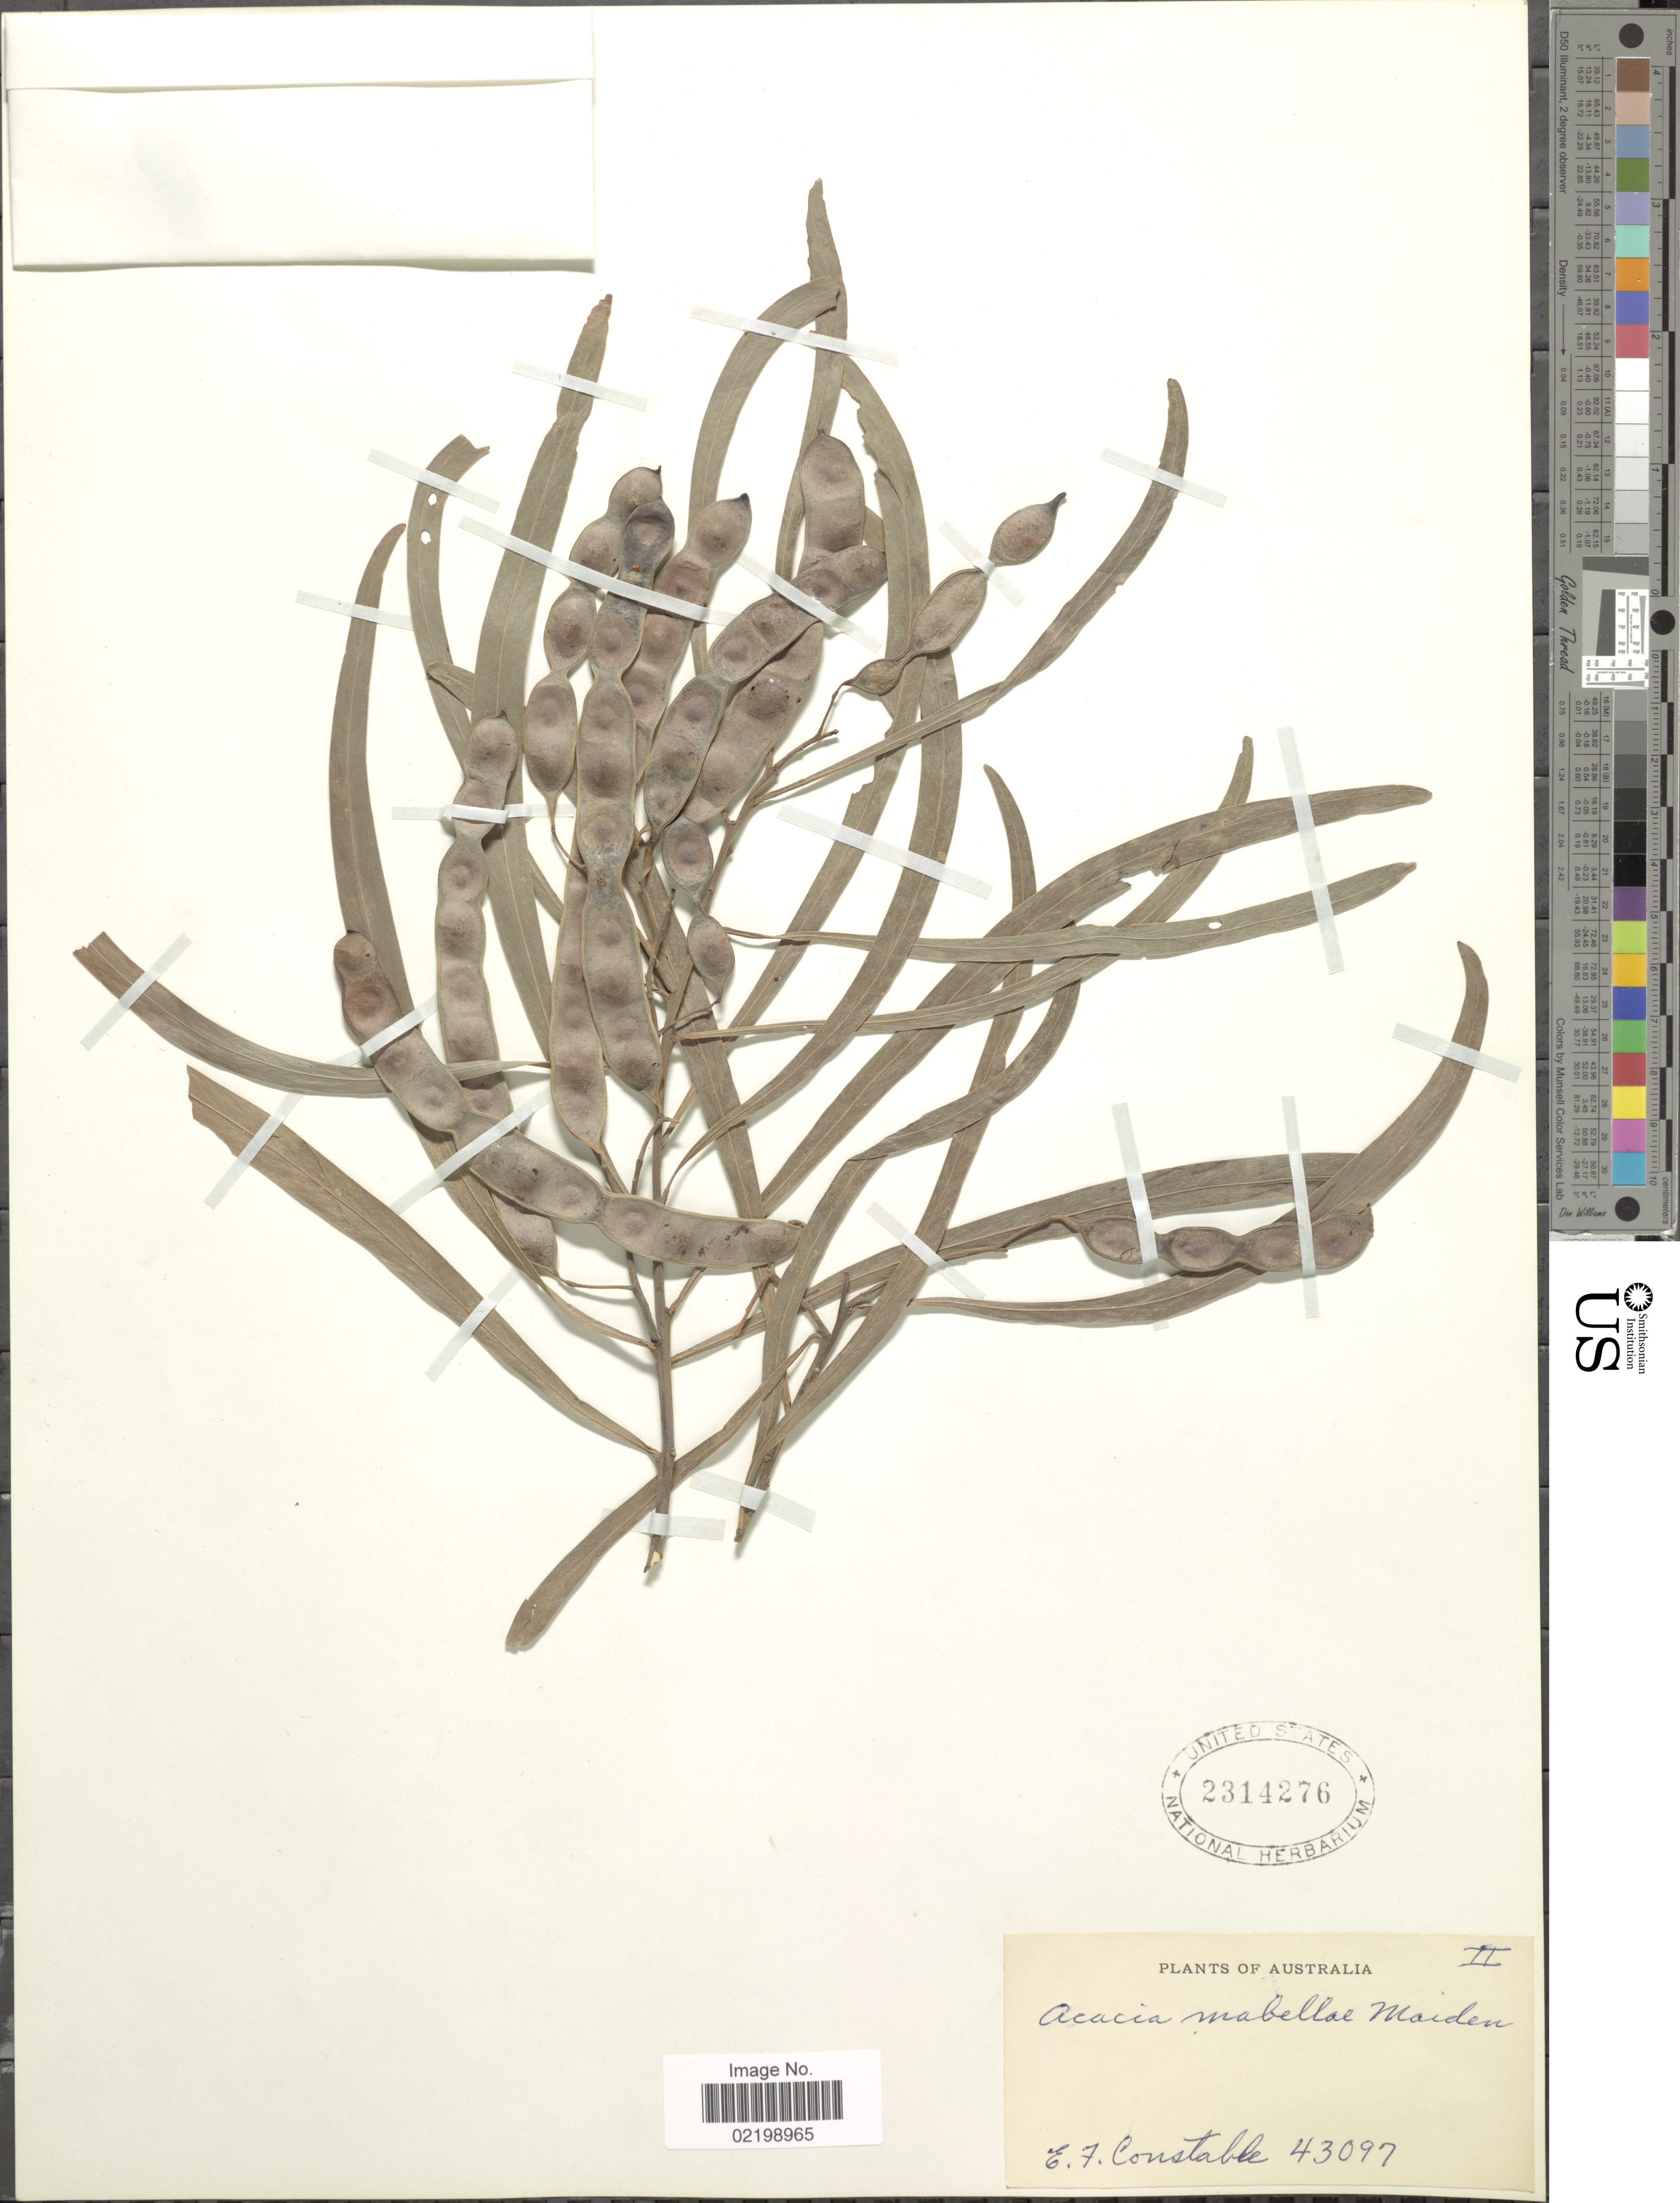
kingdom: Plantae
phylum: Tracheophyta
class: Magnoliopsida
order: Fabales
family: Fabaceae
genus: Acacia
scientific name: Acacia mabellae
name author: Maiden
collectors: E. F. Constable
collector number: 43097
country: Australia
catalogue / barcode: US 2314276